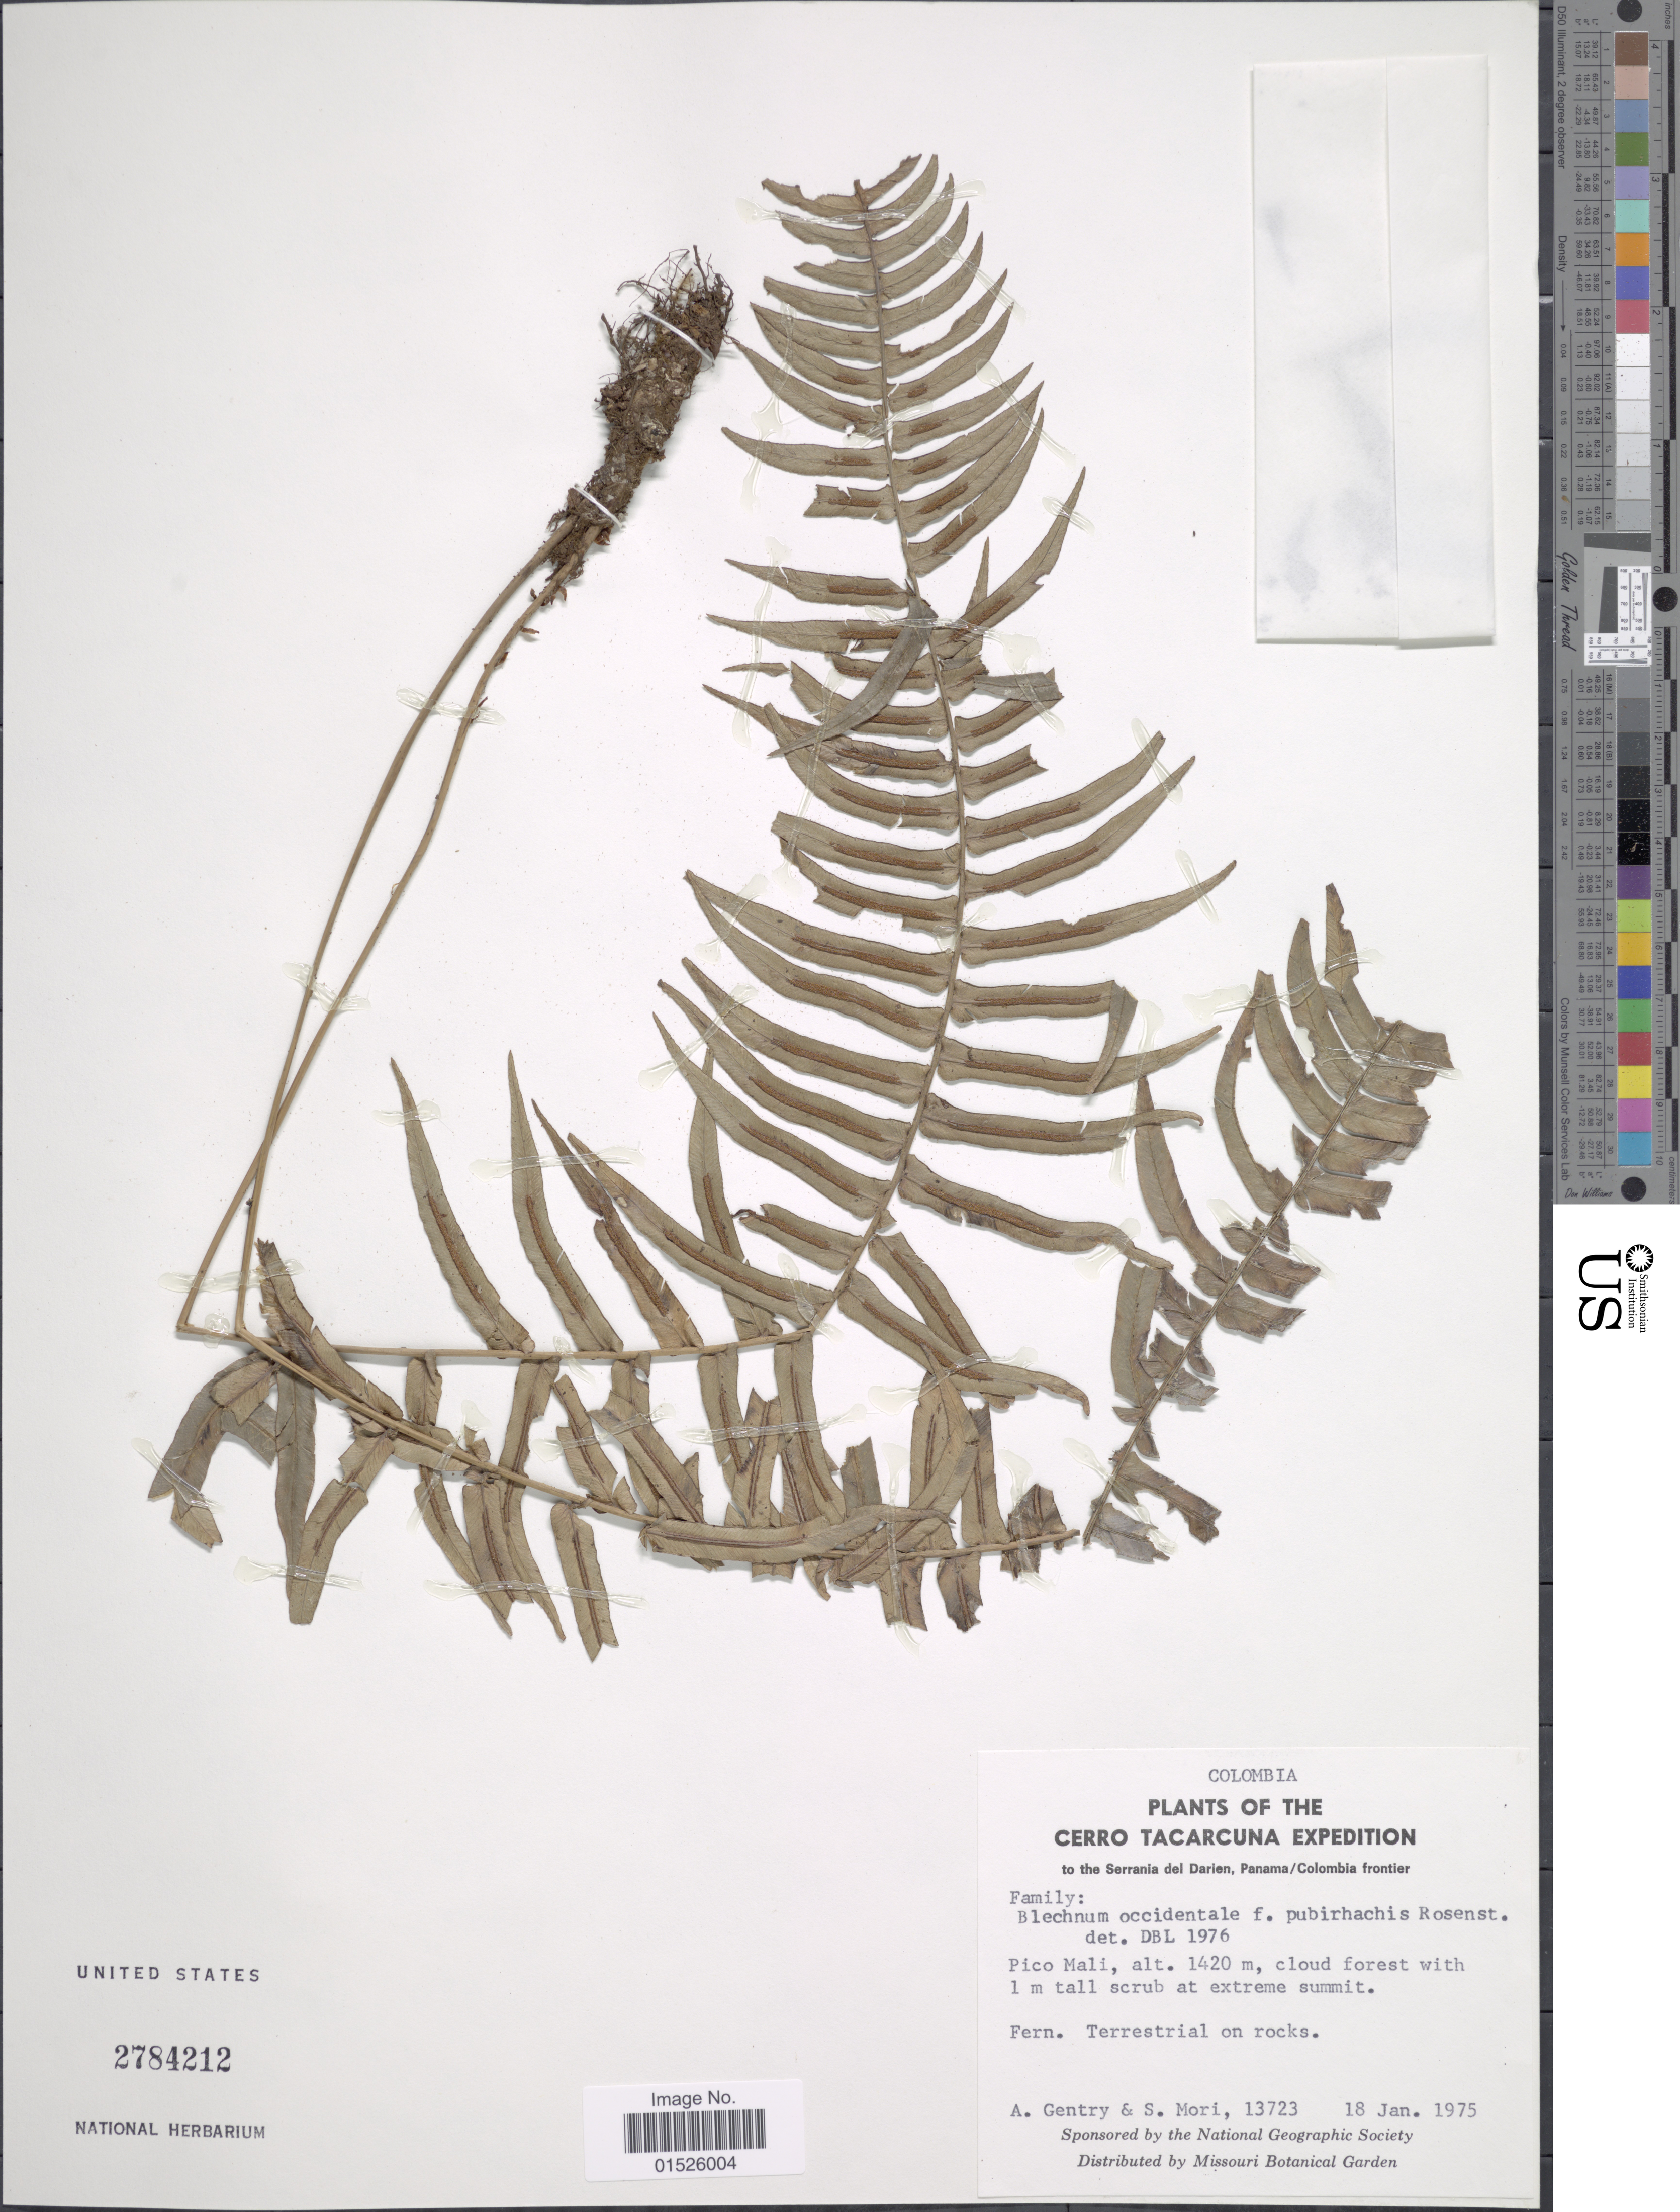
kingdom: Plantae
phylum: Tracheophyta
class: Polypodiopsida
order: Polypodiales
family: Blechnaceae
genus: Blechnum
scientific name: Blechnum glandulosum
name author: Link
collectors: A. H. Gentry & S. Mori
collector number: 13723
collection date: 1975-01-18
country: Colombia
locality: Colombia. Cerro Tacarcuna, to the Serrania del Darien, Panama/Colombia frontier, Pico Mali.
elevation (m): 1420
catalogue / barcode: US 2784212